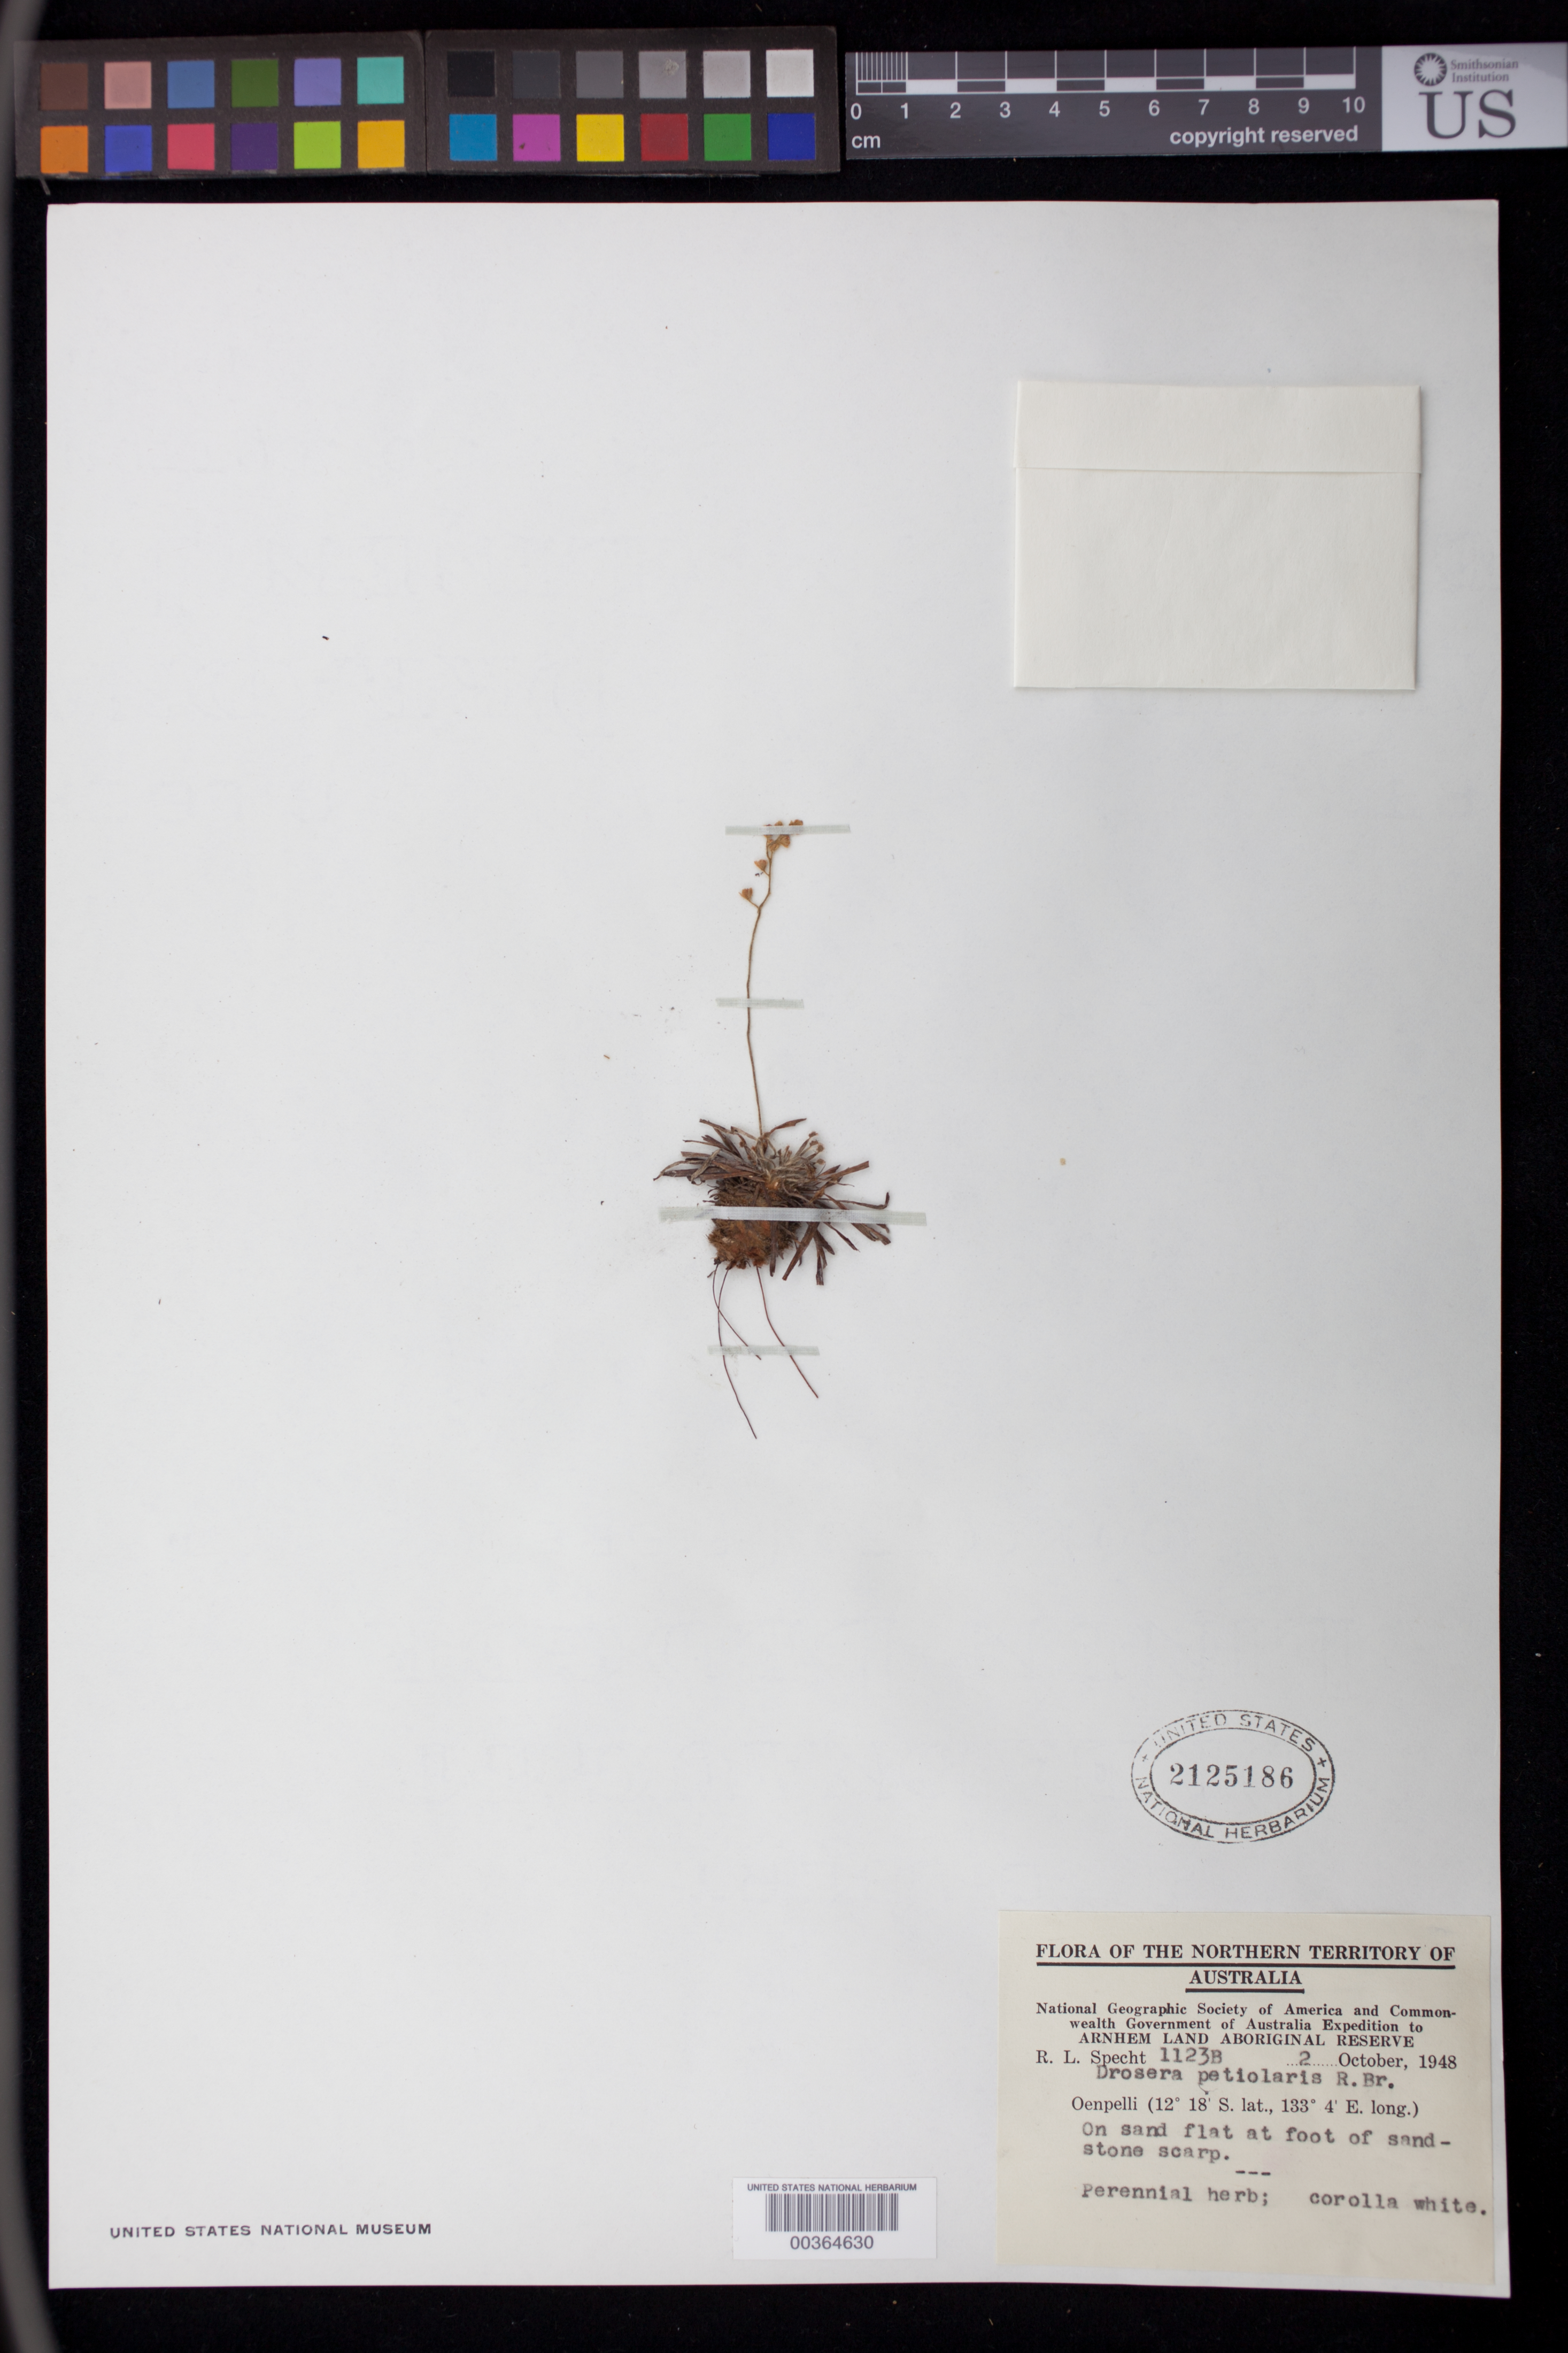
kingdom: Plantae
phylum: Tracheophyta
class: Magnoliopsida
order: Caryophyllales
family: Droseraceae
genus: Drosera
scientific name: Drosera petiolaris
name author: R. Br. ex DC.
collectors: R. L. Specht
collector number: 1123B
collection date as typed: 02 Oct 1948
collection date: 1948-10-02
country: Australia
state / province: Northern Territory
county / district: West Arnhem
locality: Oenpelli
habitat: On sand flat at foot of sandstone scarp.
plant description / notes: Perennial herb; corolla white.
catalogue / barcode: US 2125186